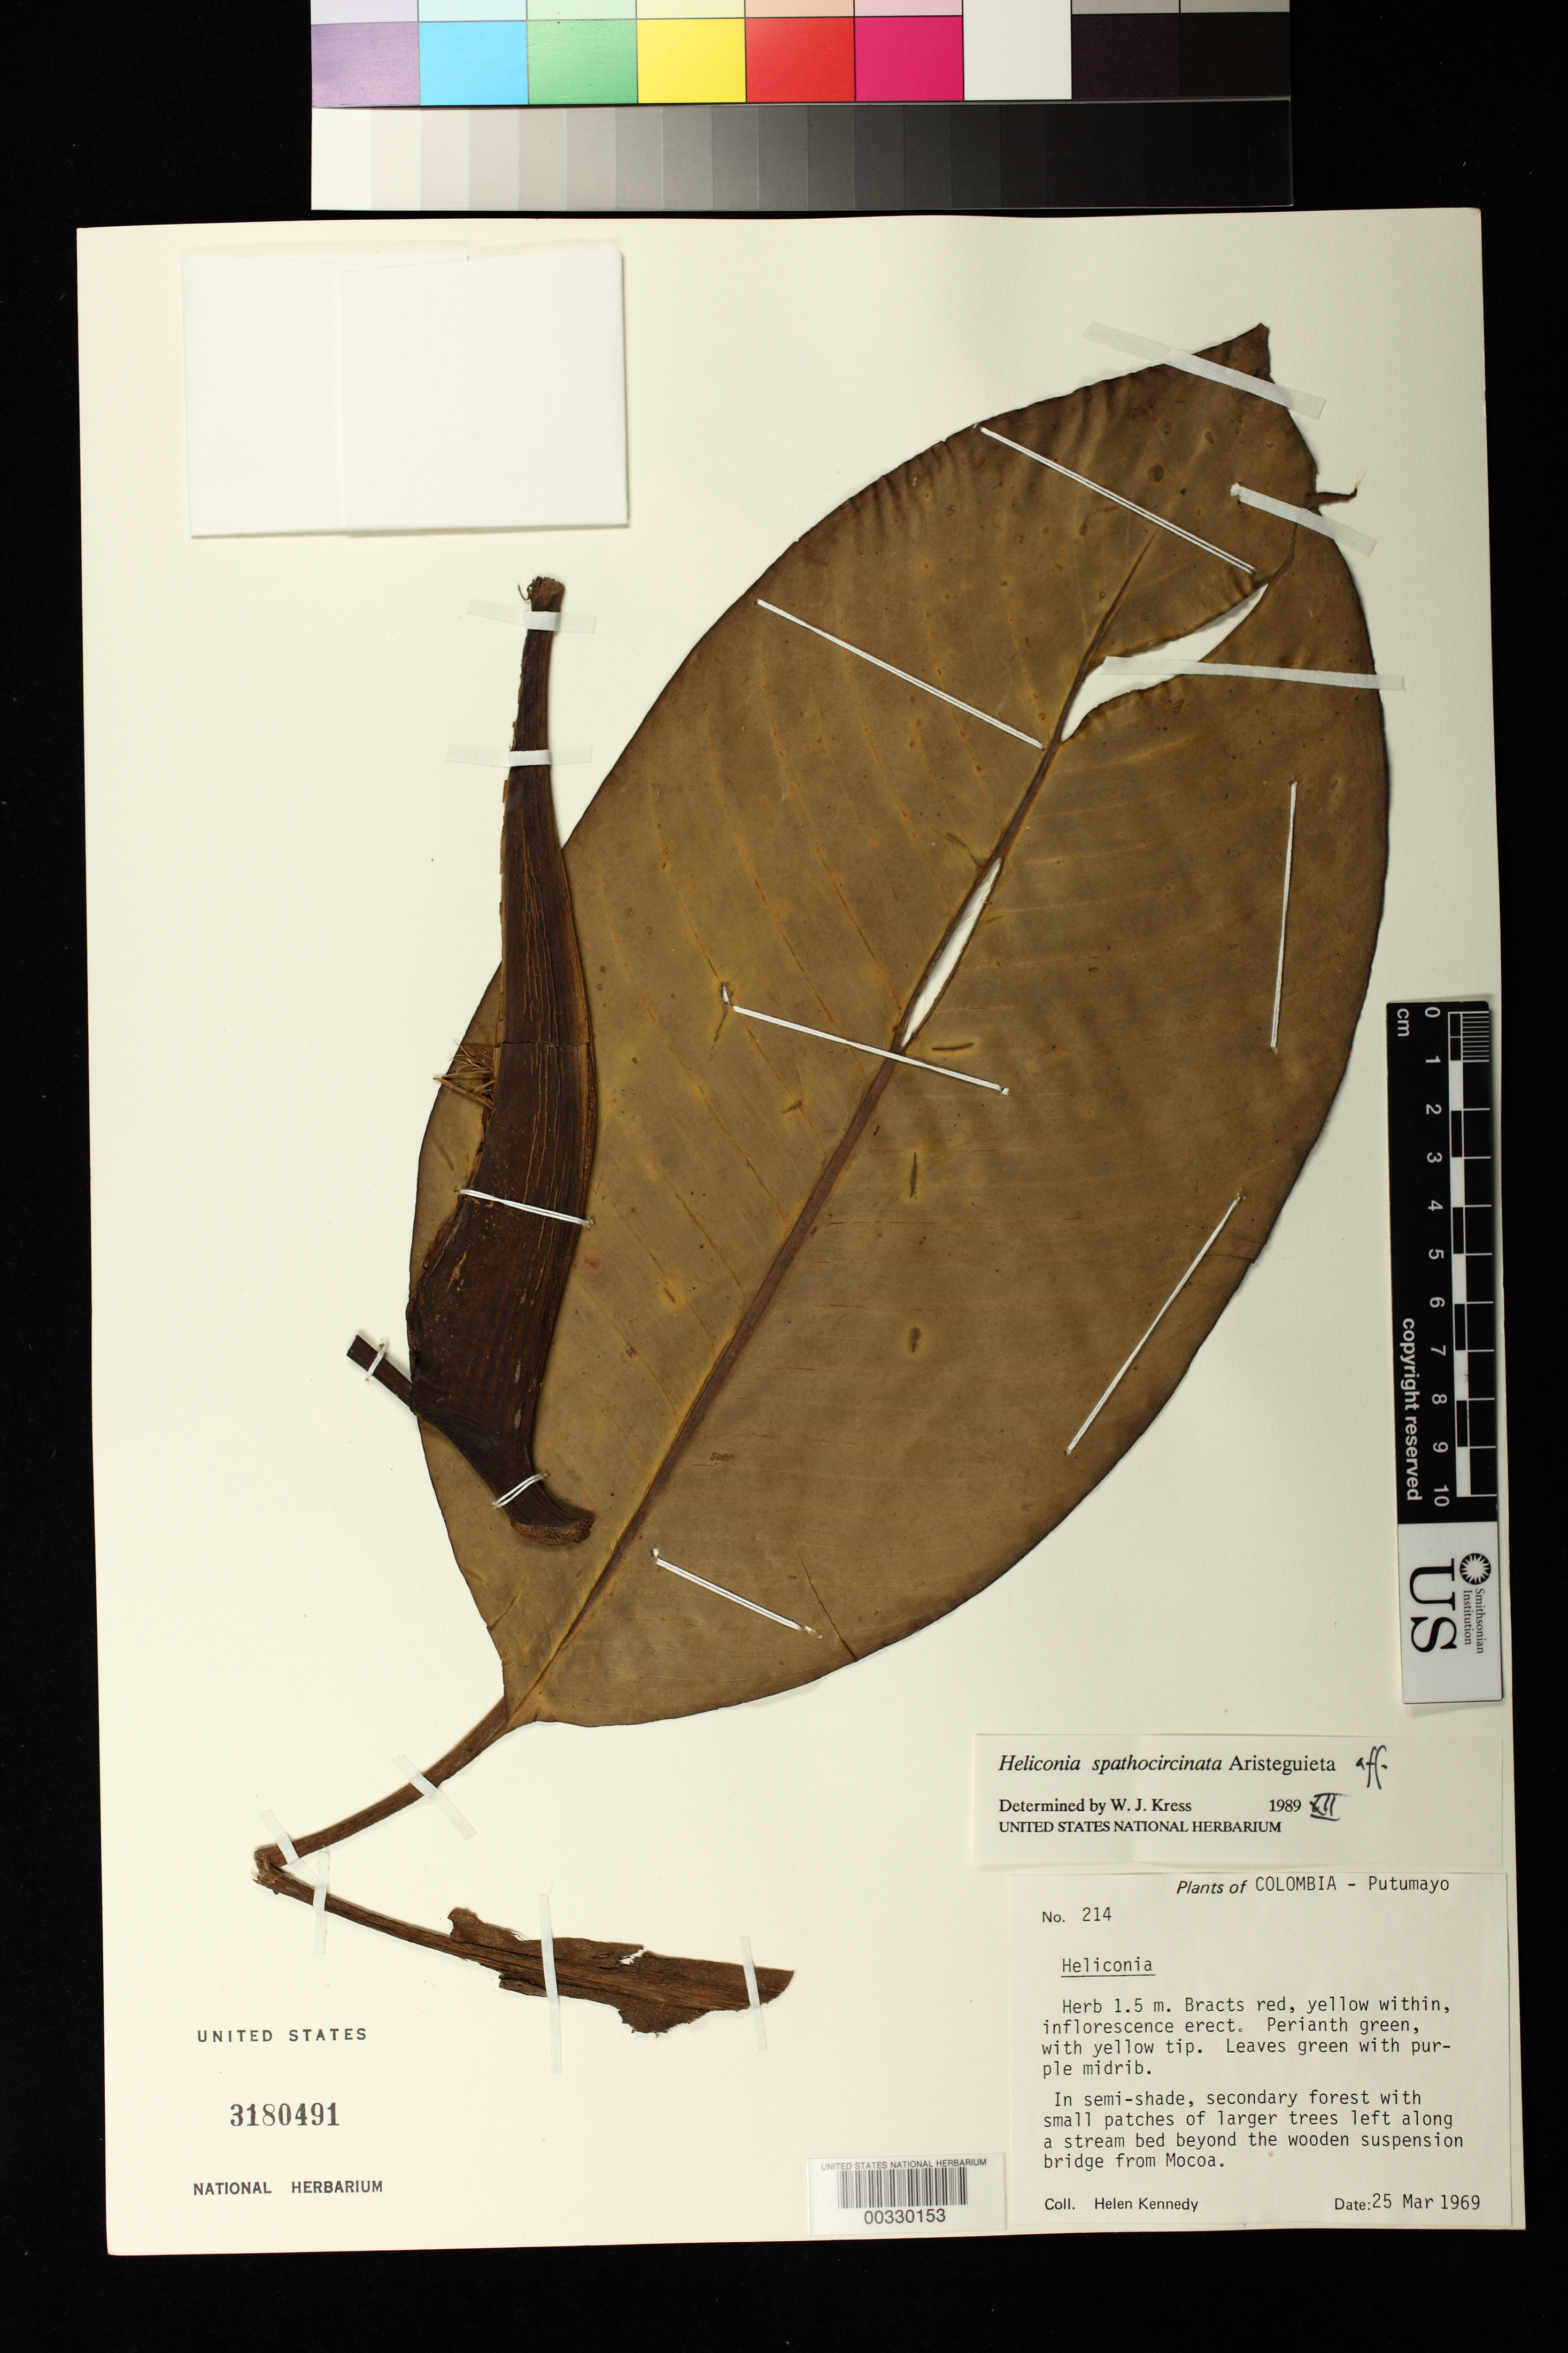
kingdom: Plantae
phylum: Tracheophyta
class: Liliopsida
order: Zingiberales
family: Heliconiaceae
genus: Heliconia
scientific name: Heliconia spathocircinata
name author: Aristeg.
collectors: H. Kennedy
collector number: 214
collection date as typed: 25 Mar 1969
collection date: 1969-03-25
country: Colombia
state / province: Putumayo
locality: Along a stream bed beyond wooden suspension bridge from Mocoa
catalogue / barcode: US 3180491